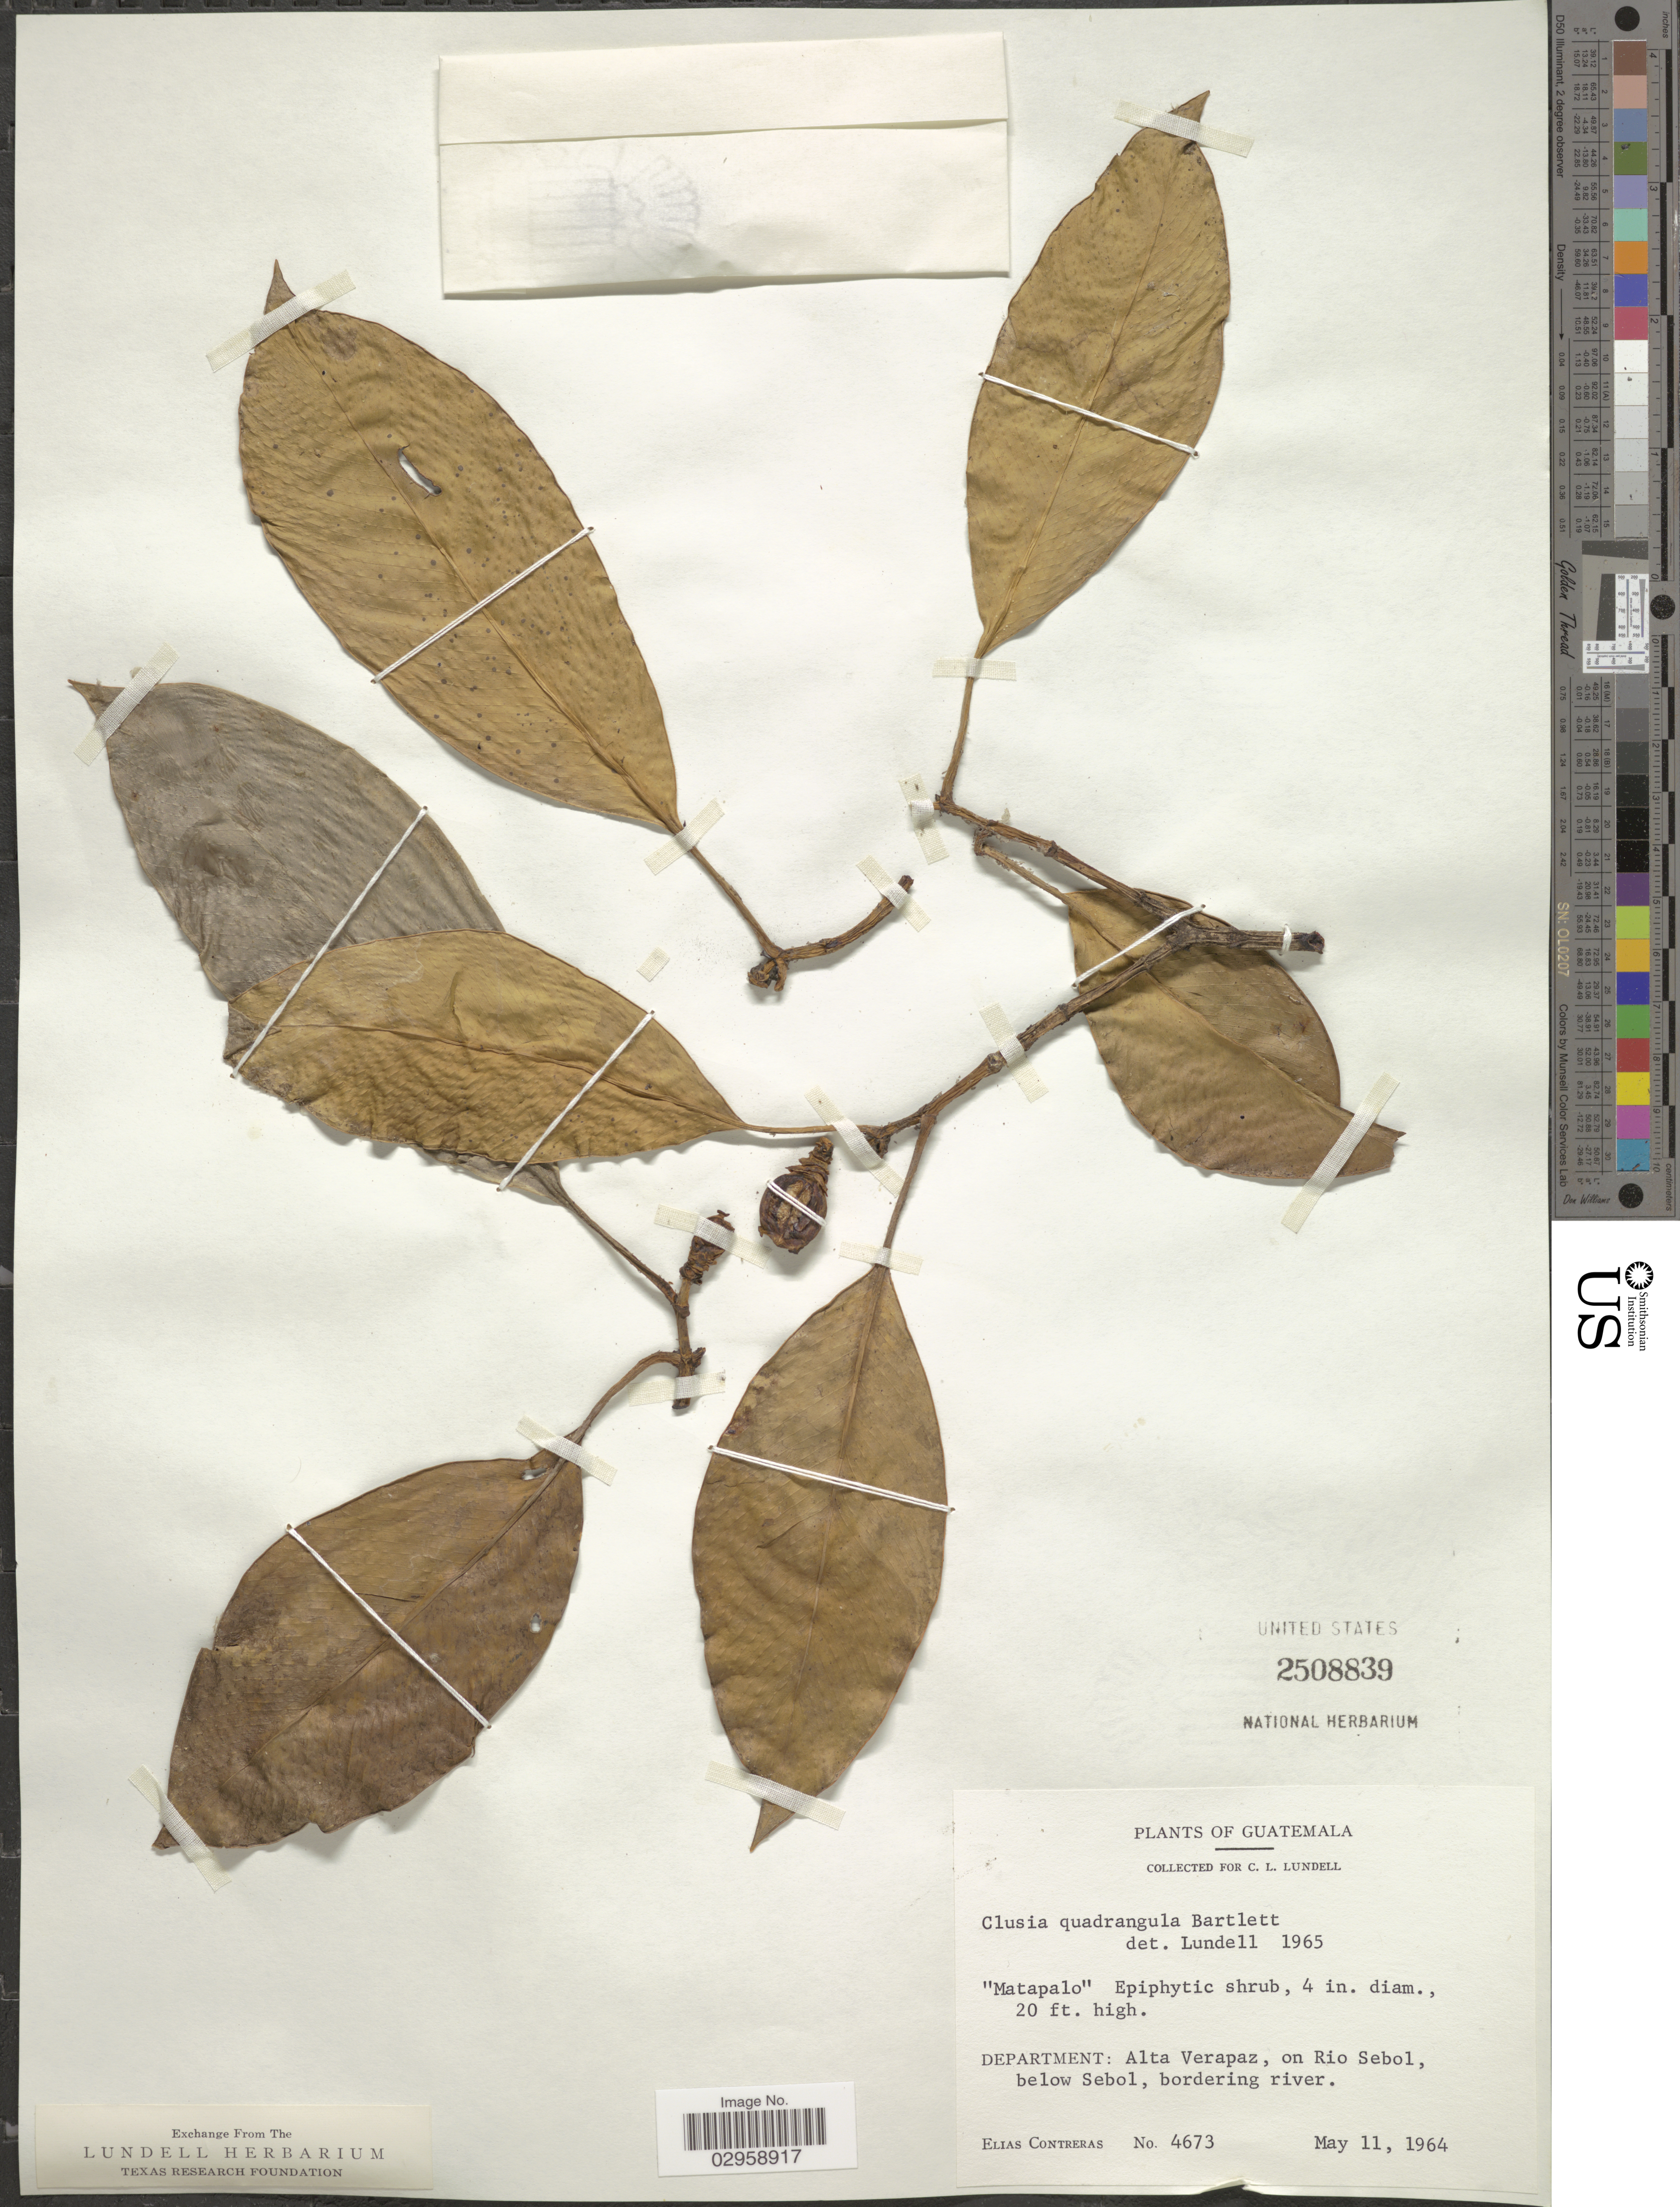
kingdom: Plantae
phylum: Tracheophyta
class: Magnoliopsida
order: Malpighiales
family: Clusiaceae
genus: Clusia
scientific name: Clusia quadrangula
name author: Bartlett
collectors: E. Contreras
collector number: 4673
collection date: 1964-05-11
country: Guatemala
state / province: Alta Verapaz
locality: Department: Alta Verapaz, on Rio Sebol, below Sebol, bordering river.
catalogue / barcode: US 2508839